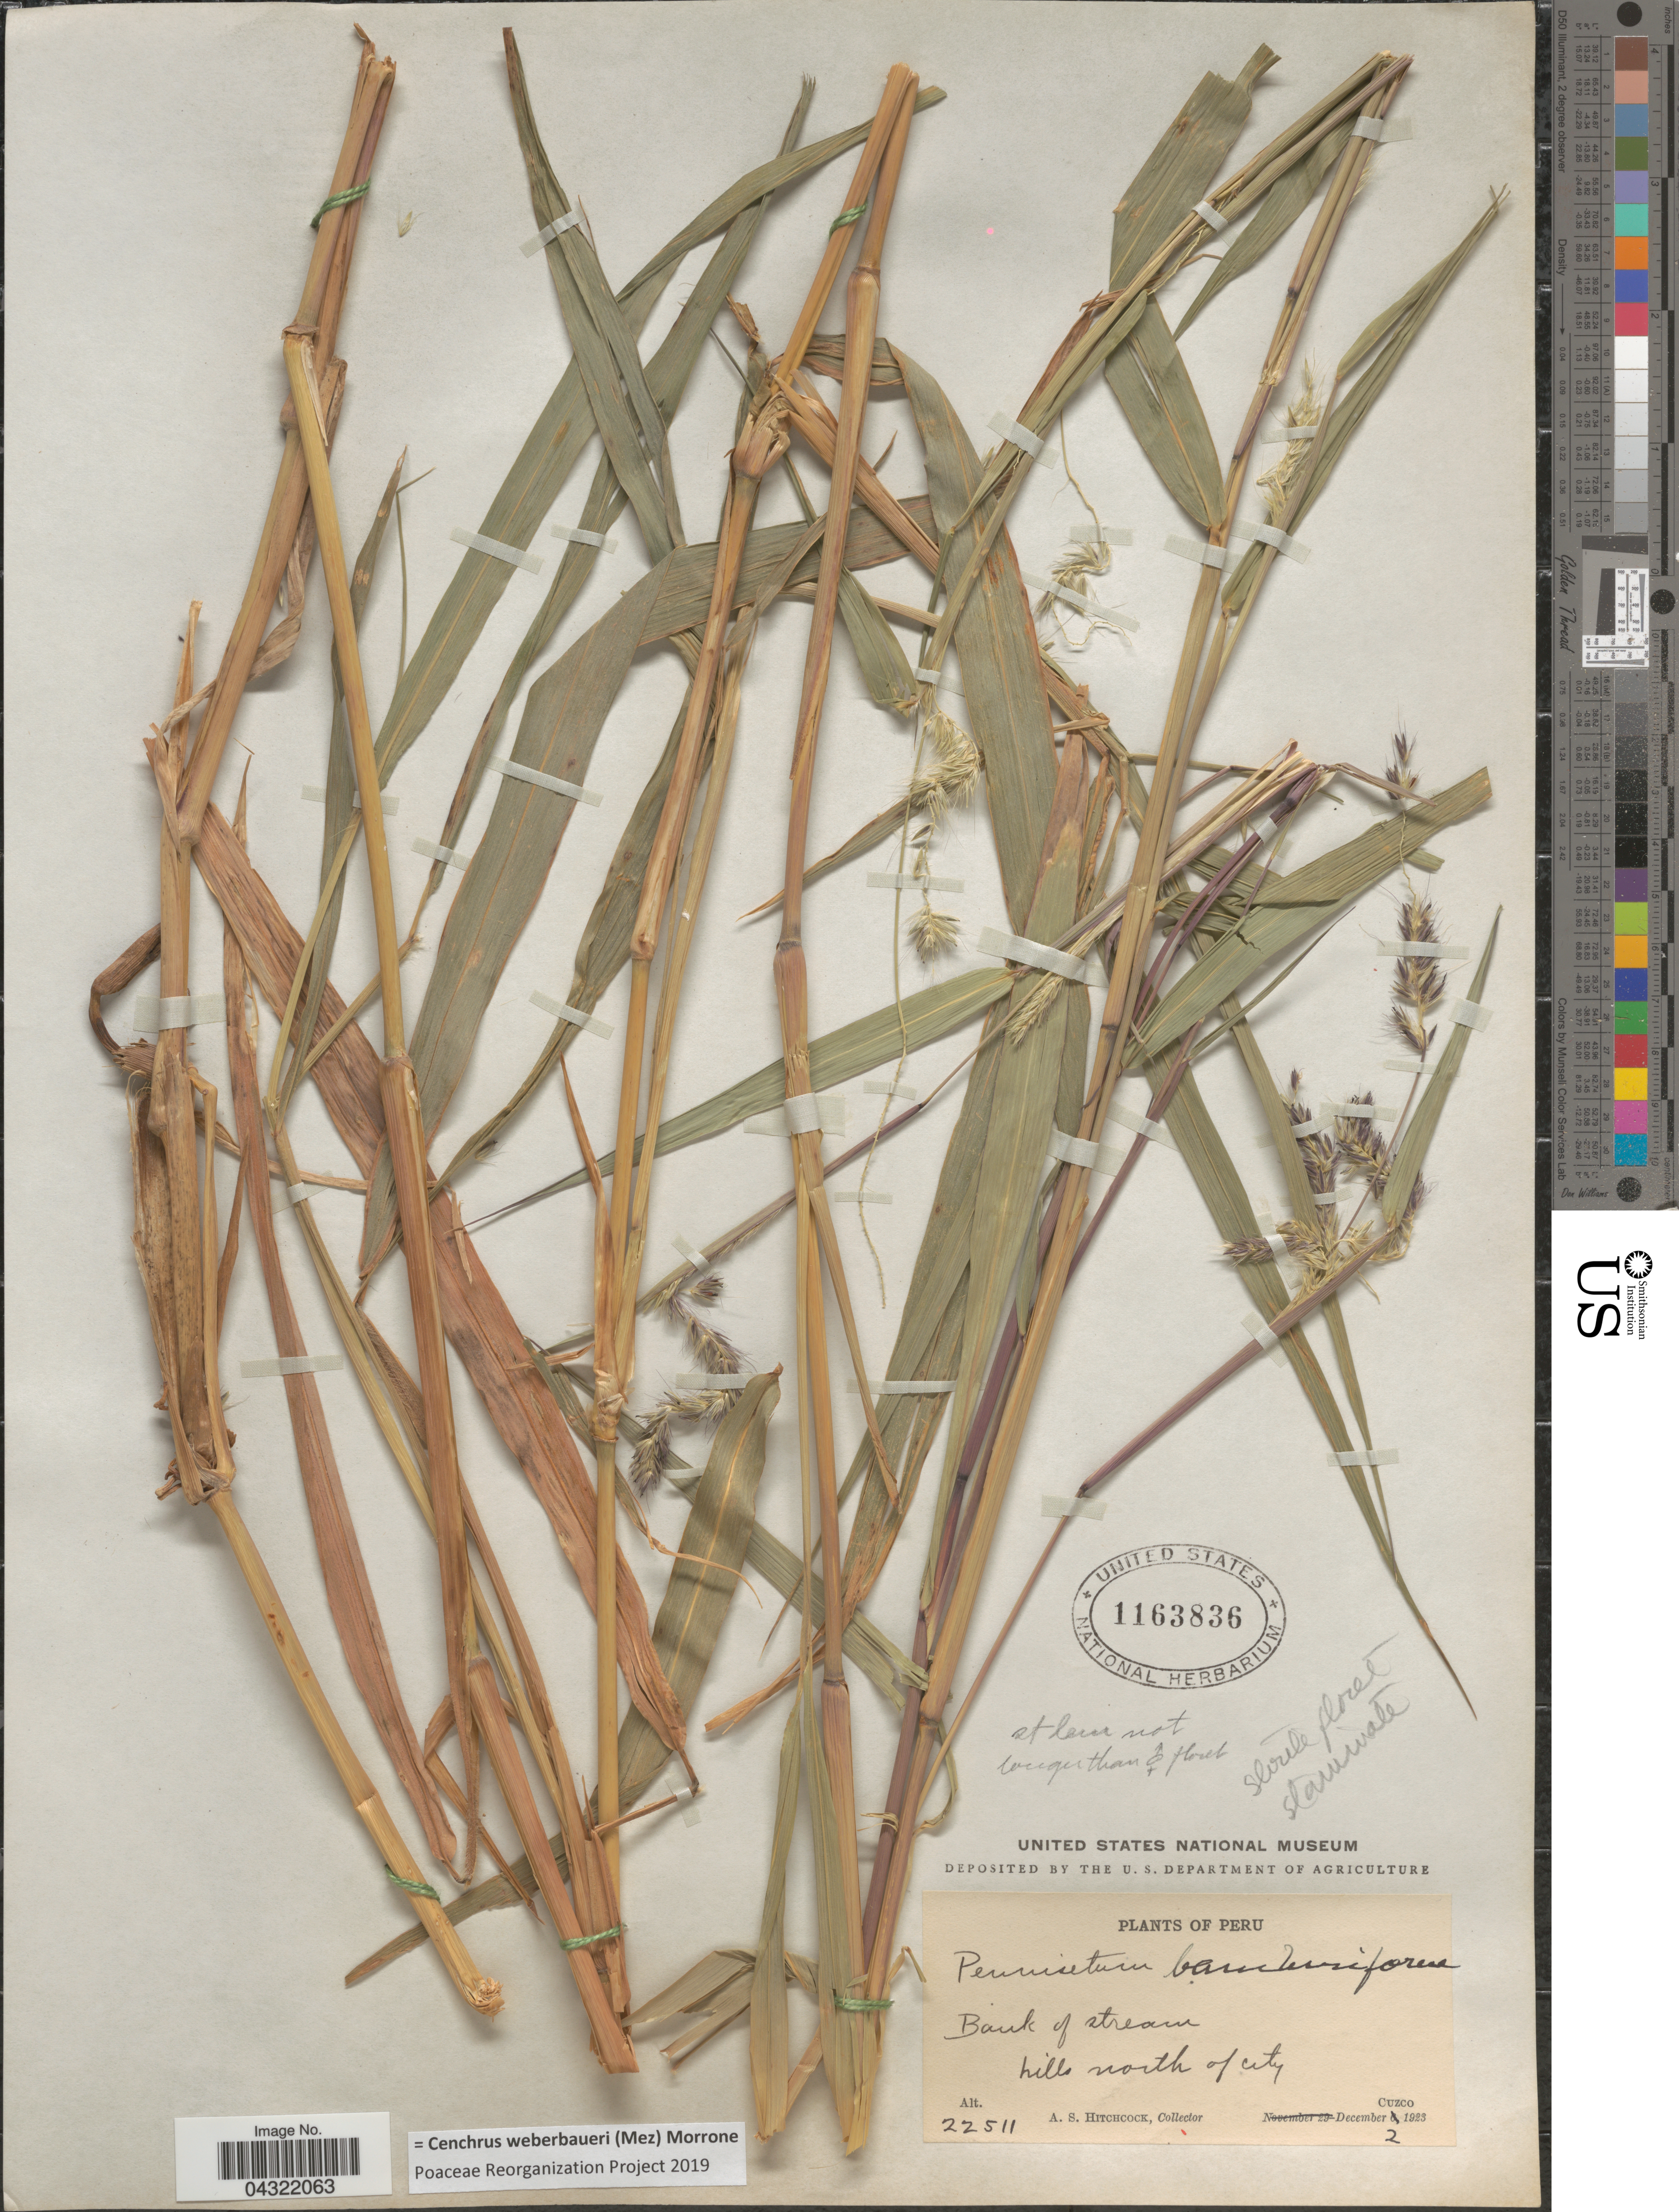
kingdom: Plantae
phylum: Tracheophyta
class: Liliopsida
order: Poales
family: Poaceae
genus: Cenchrus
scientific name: Cenchrus weberbaueri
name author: (Mez) Morrone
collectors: A. S. Hitchcock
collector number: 22511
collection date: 1923-12-02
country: Peru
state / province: Cusco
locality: Bank of stream. Hills north of city. Cuzco.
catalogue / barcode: US 1163836